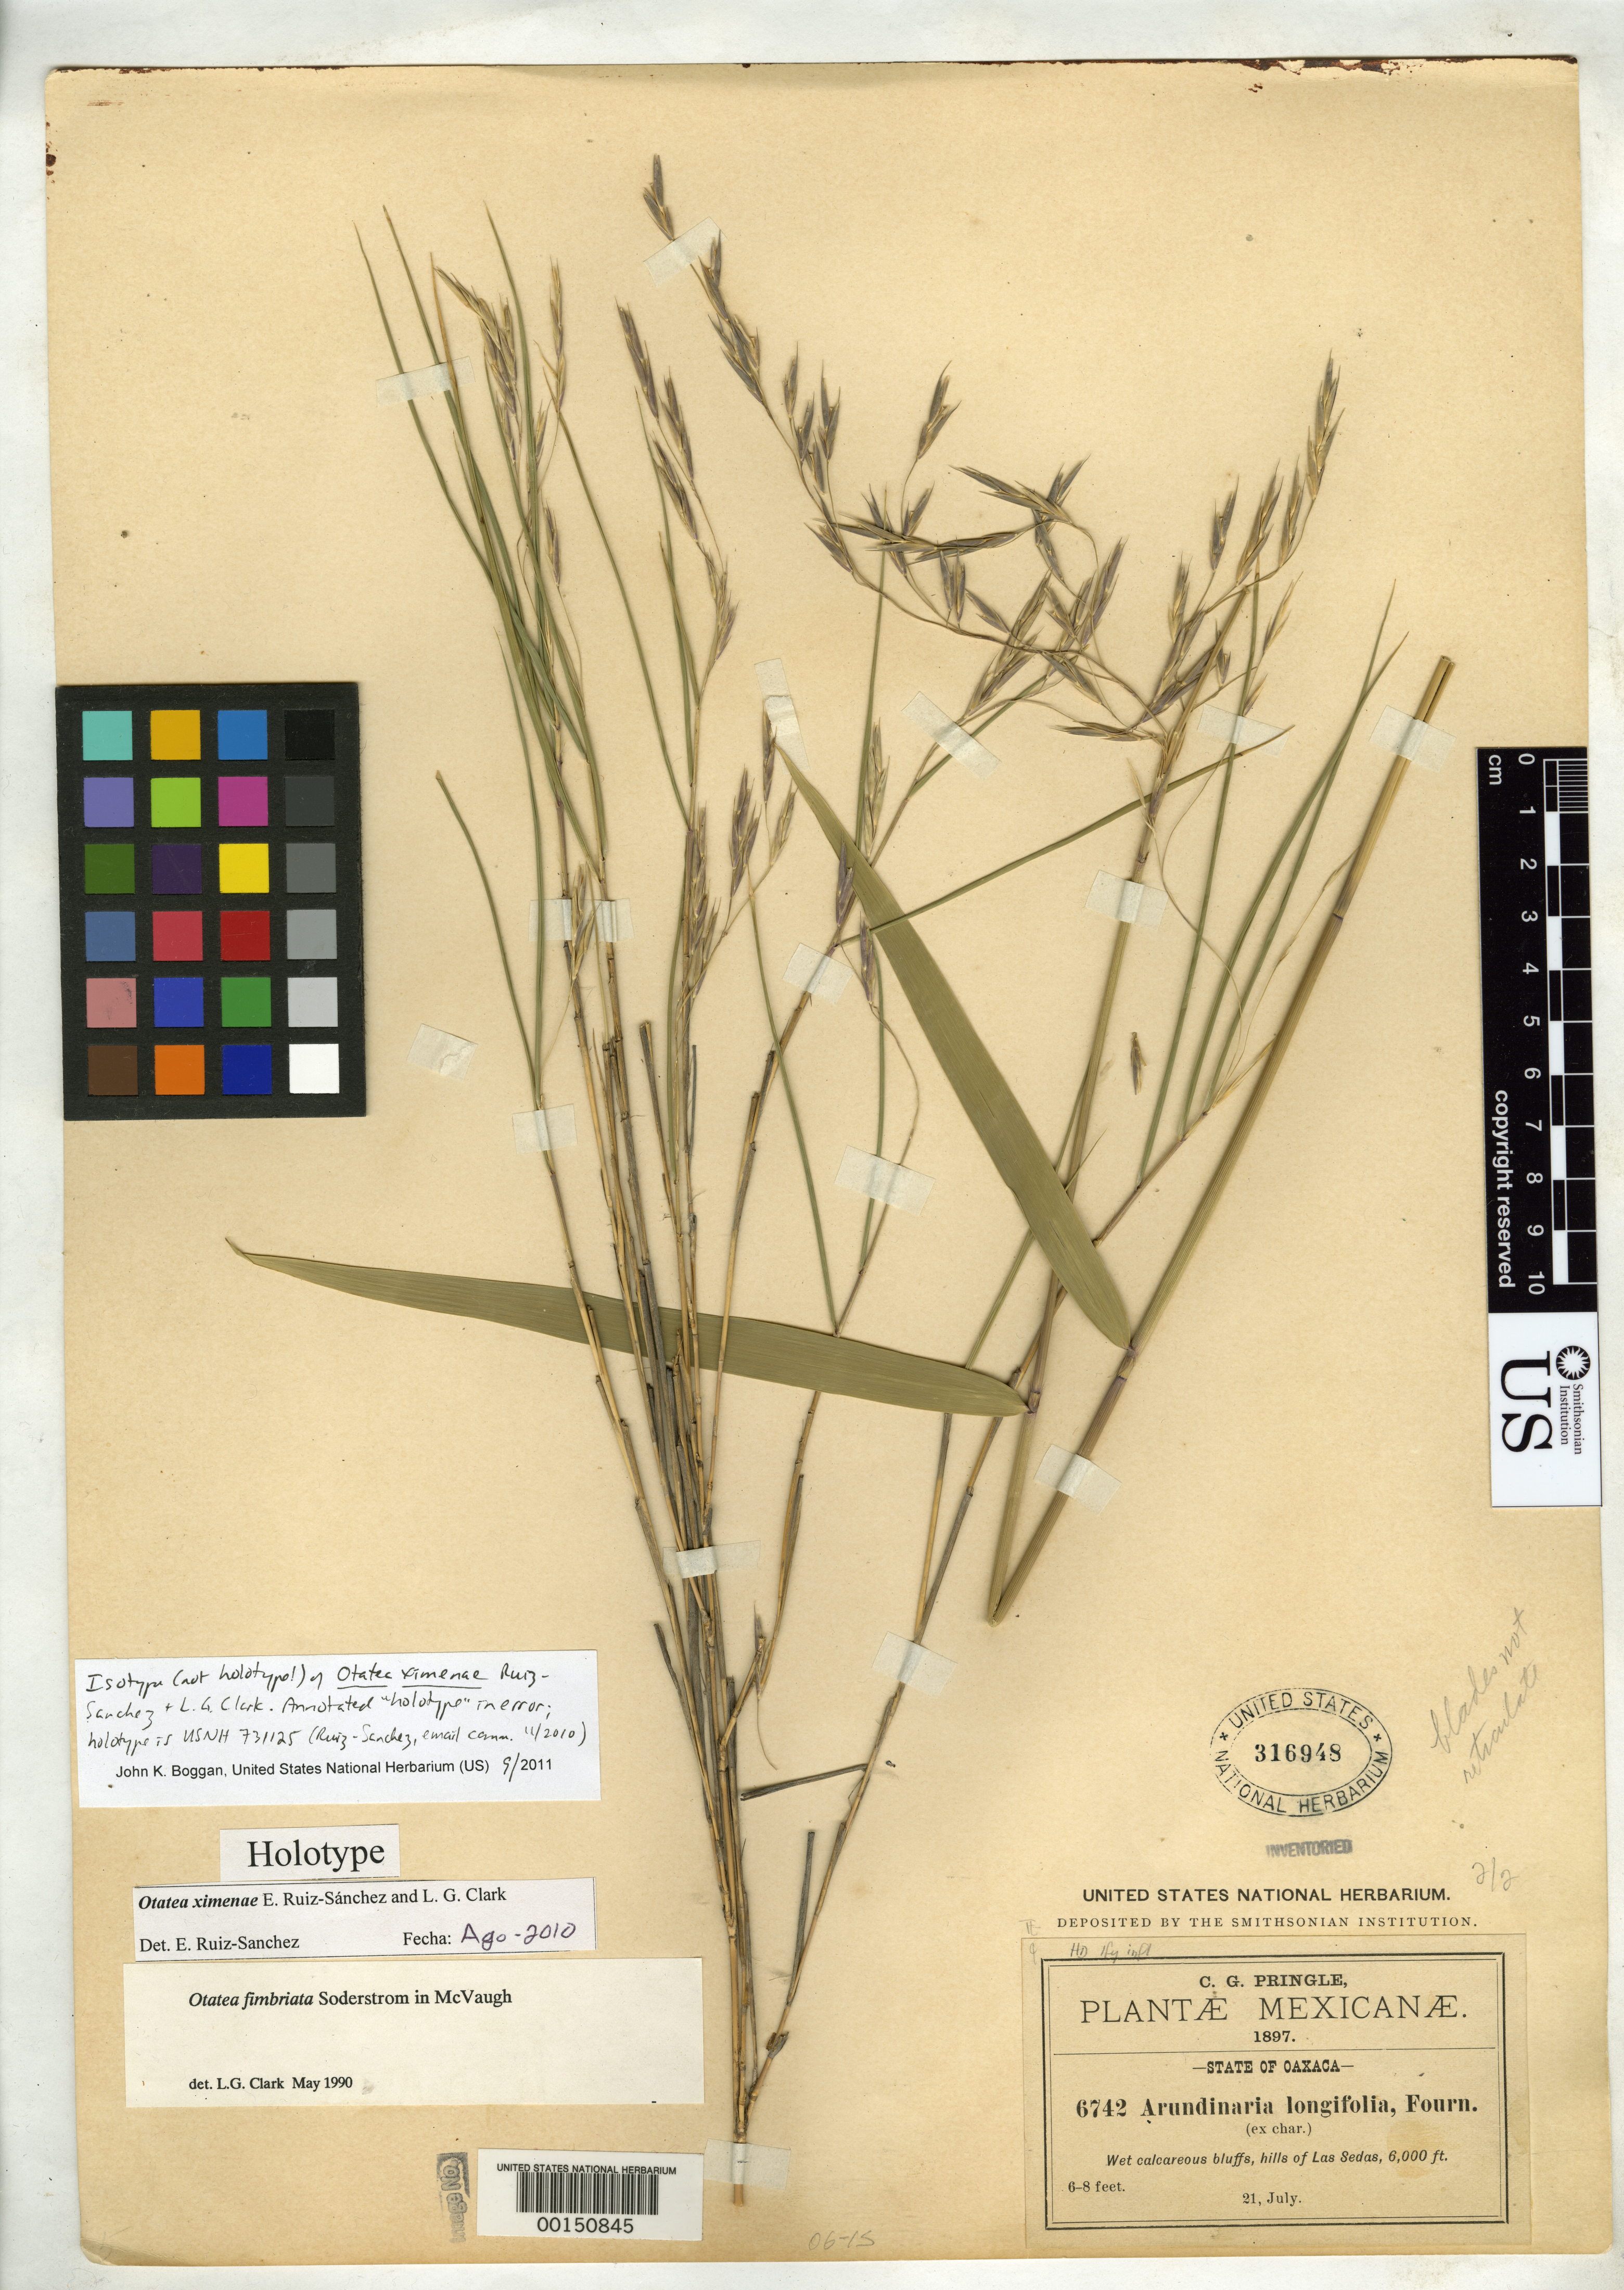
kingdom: Plantae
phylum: Tracheophyta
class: Liliopsida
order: Poales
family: Poaceae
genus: Otatea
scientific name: Otatea ximenae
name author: Ruíz-Sanchez & L.G. Clark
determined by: Ruíz-Sanchez, E.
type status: Isotype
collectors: C. G. Pringle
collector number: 6742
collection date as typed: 21 Jul 1897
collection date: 1897-07-21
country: Mexico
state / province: Oaxaca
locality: Hills of Las Sedas.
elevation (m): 1829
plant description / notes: Erroneously annotated as "holotype" of Otatea ximenae. Holotype is USNH 731125 (Ruiz-Sanchez, email comm. Nov. 2010).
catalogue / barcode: US 316948